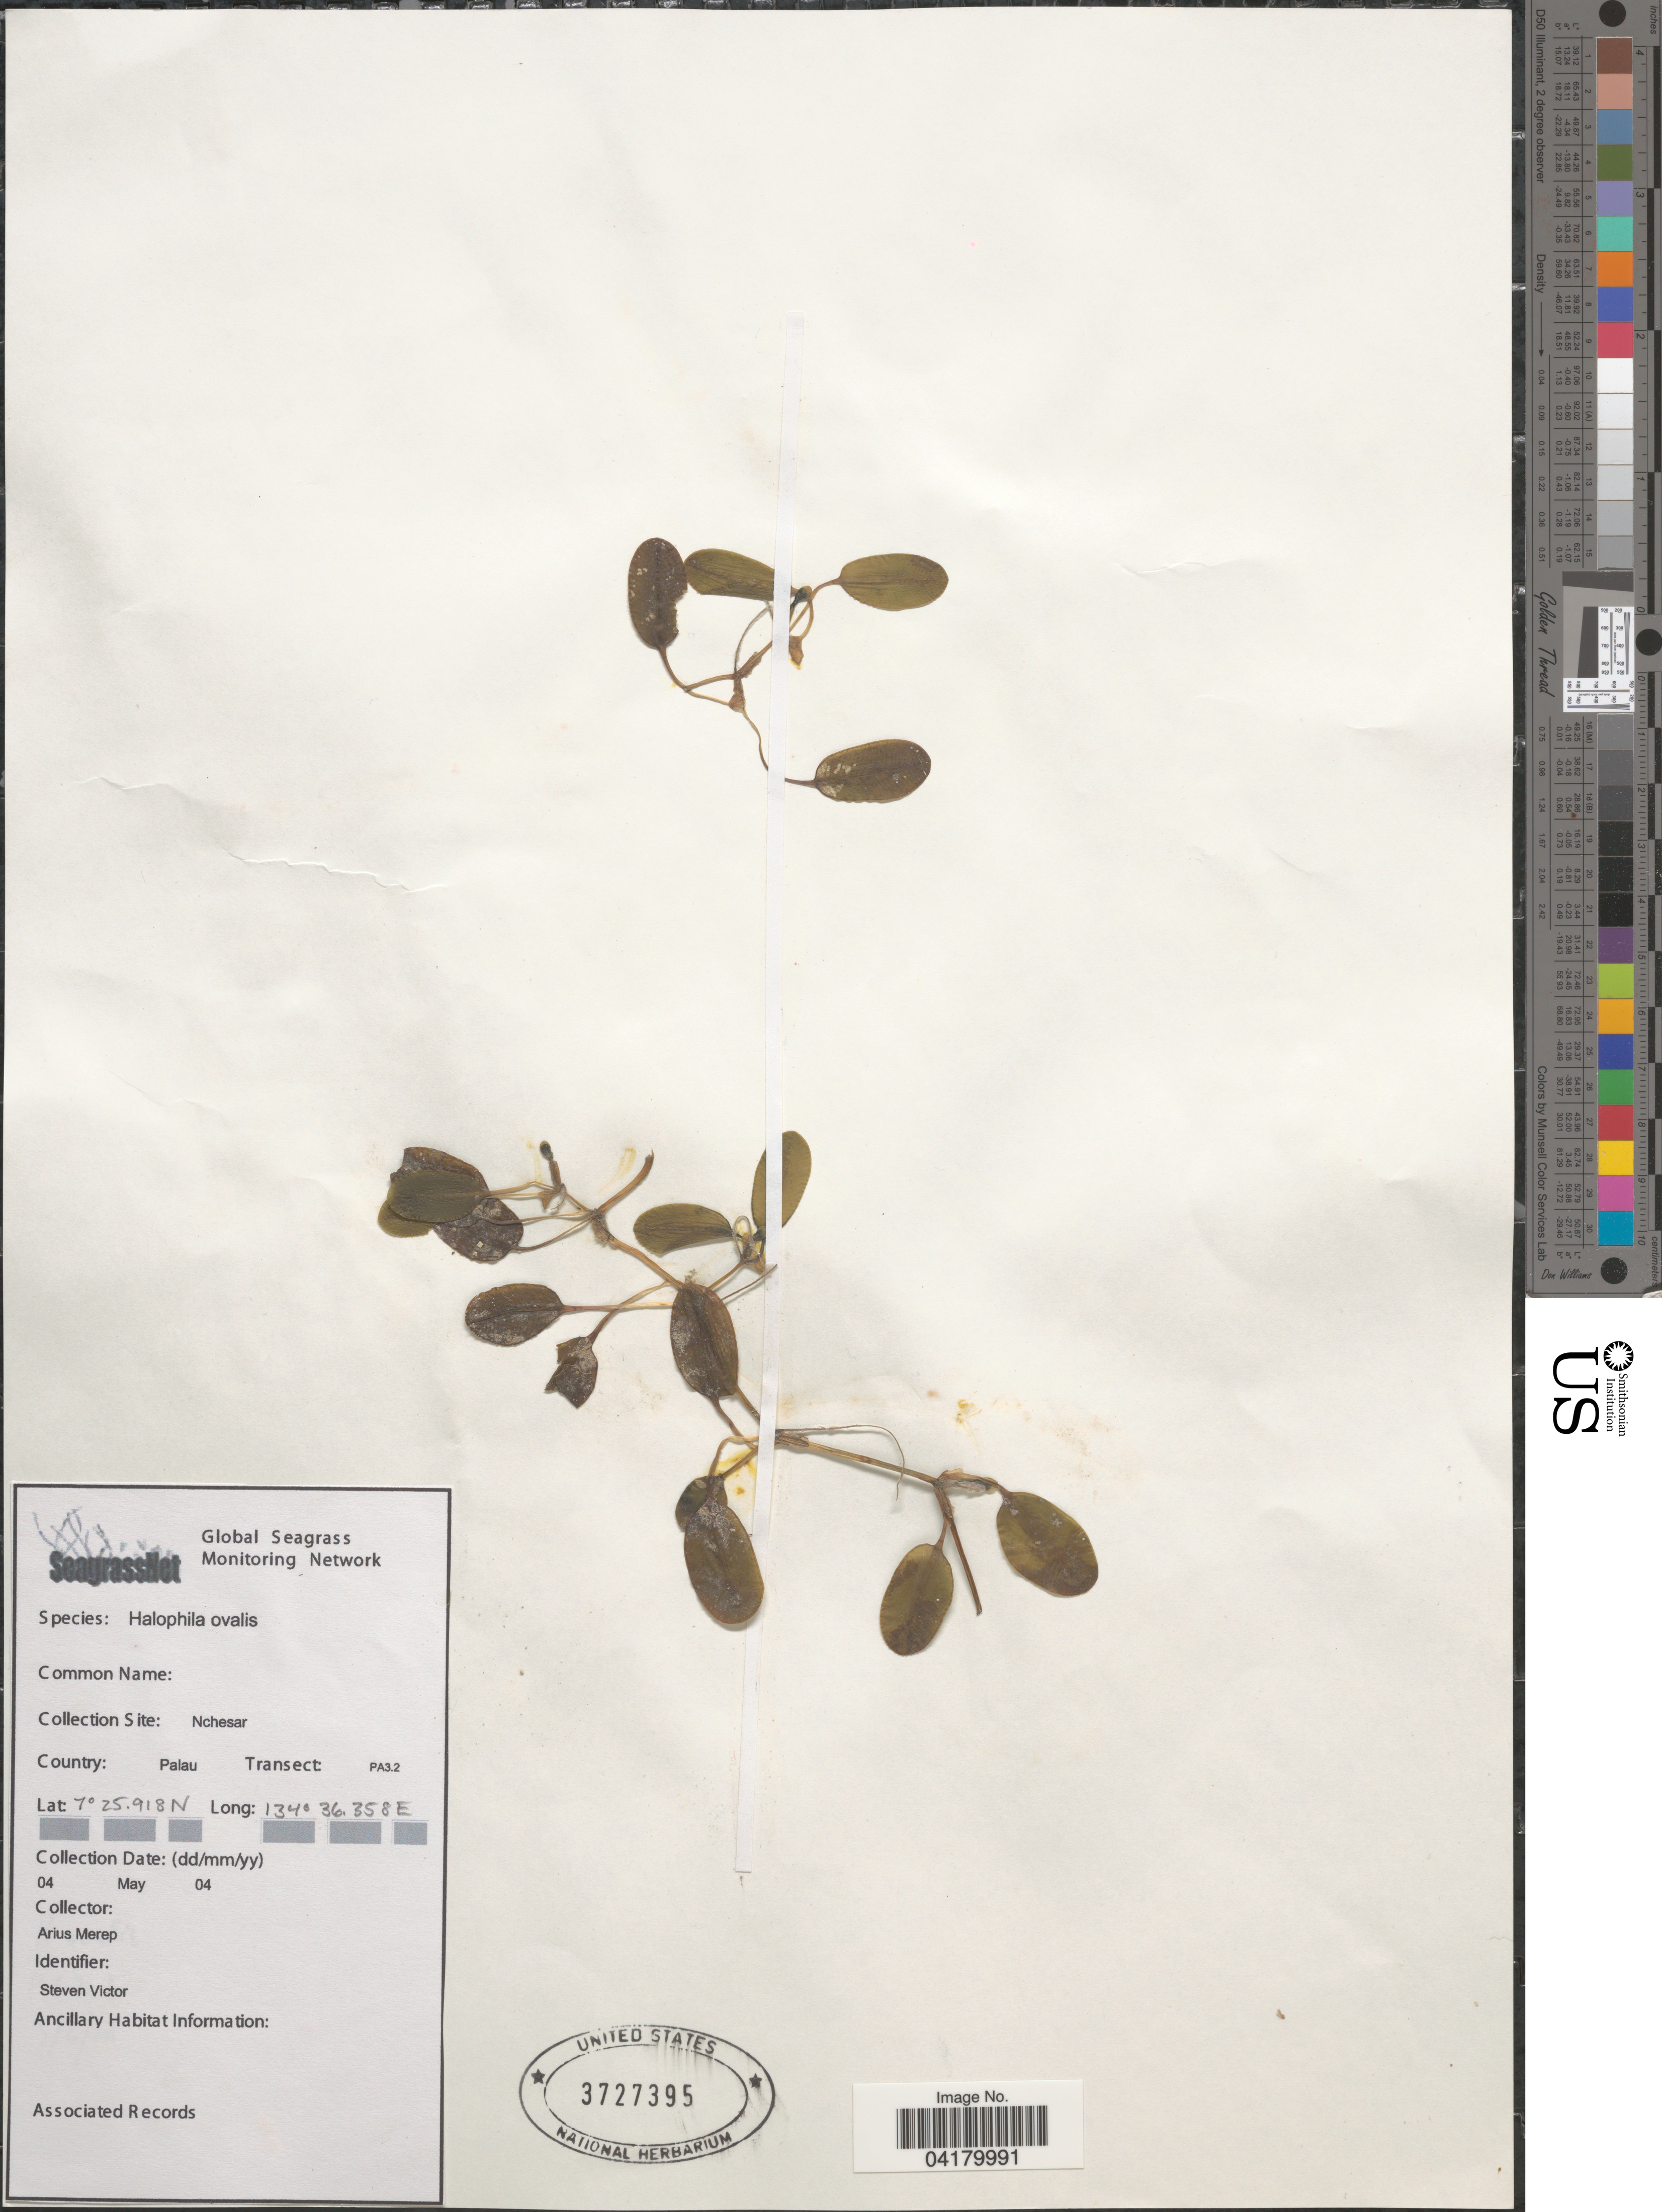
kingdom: Plantae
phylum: Tracheophyta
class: Liliopsida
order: Alismatales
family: Hydrocharitaceae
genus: Halophila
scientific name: Halophila ovalis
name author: (R. Br.) Hook. f.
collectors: A. Merep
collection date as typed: Transcribed d/m/y: 4/5/4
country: Palau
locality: Collection Site: Nchesar. Country: Palau Transect: PA3.2.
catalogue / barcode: US 3727395